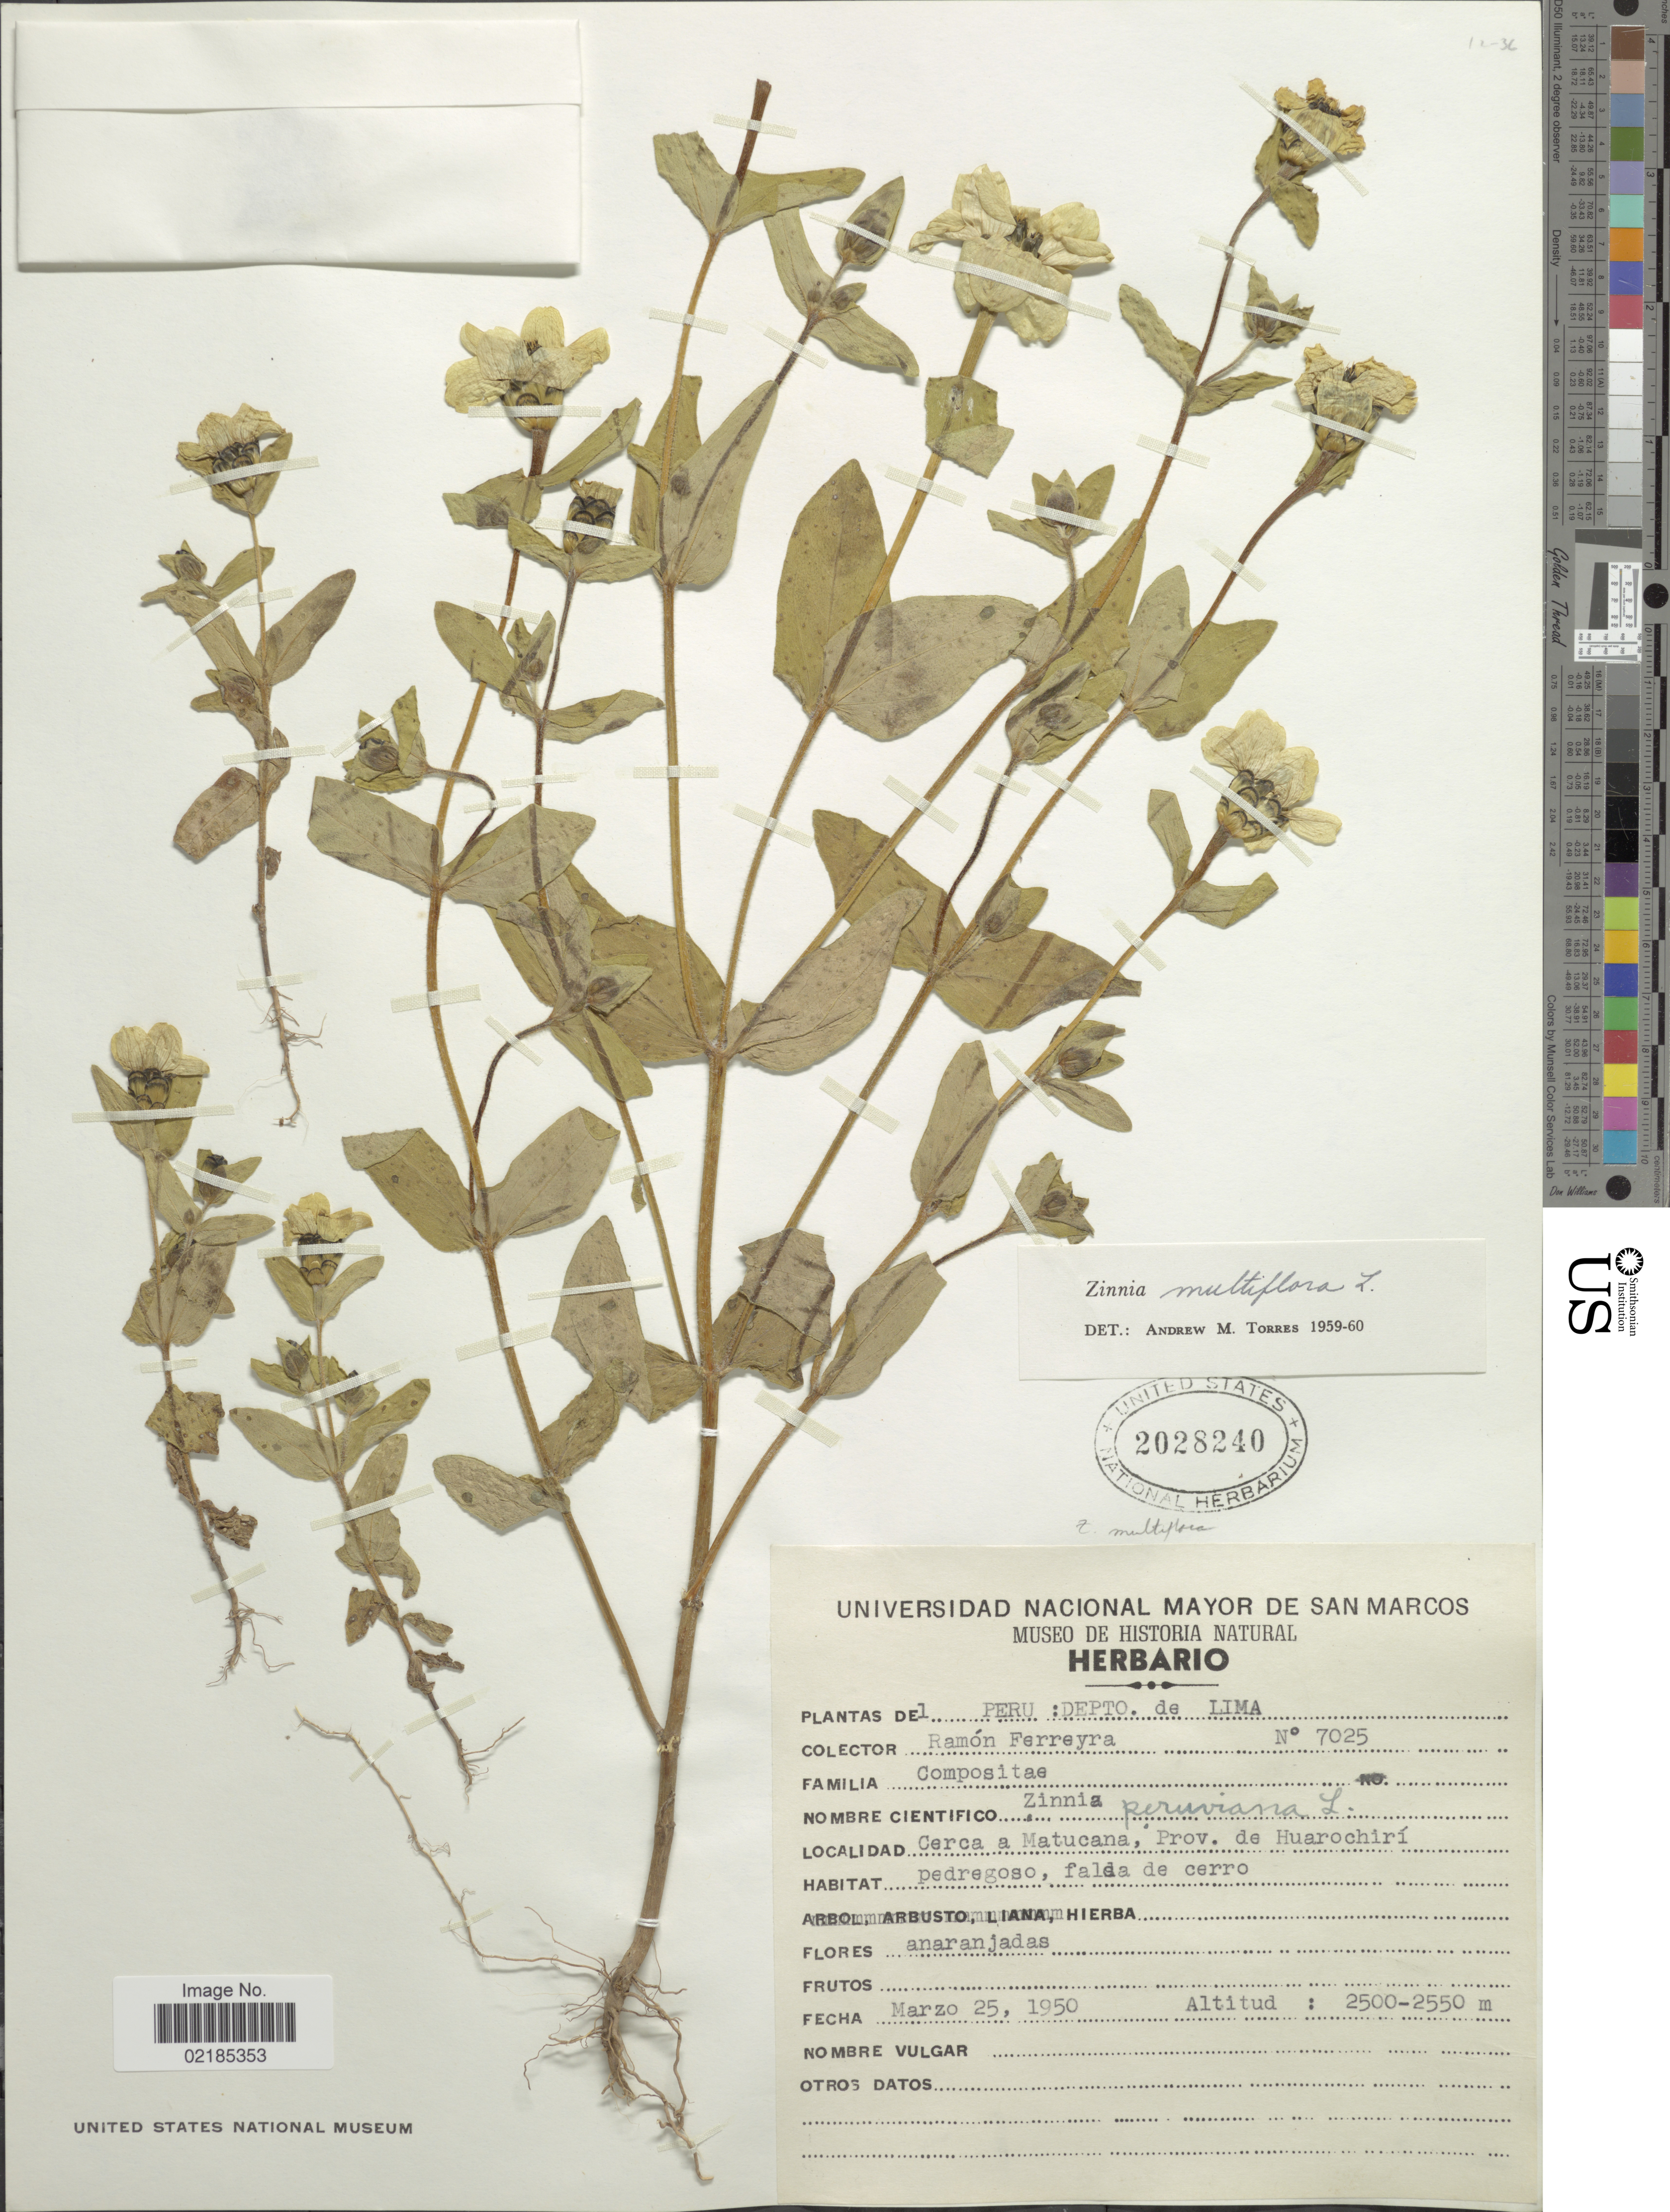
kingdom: Plantae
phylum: Tracheophyta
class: Magnoliopsida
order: Asterales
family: Asteraceae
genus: Zinnia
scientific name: Zinnia multiflora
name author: L.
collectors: R. A. Ferreyra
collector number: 7025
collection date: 1950-03-25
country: Peru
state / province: Lima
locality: Cerca a Matucana. Prov. de Huarochiri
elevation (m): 2500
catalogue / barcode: US 2028240